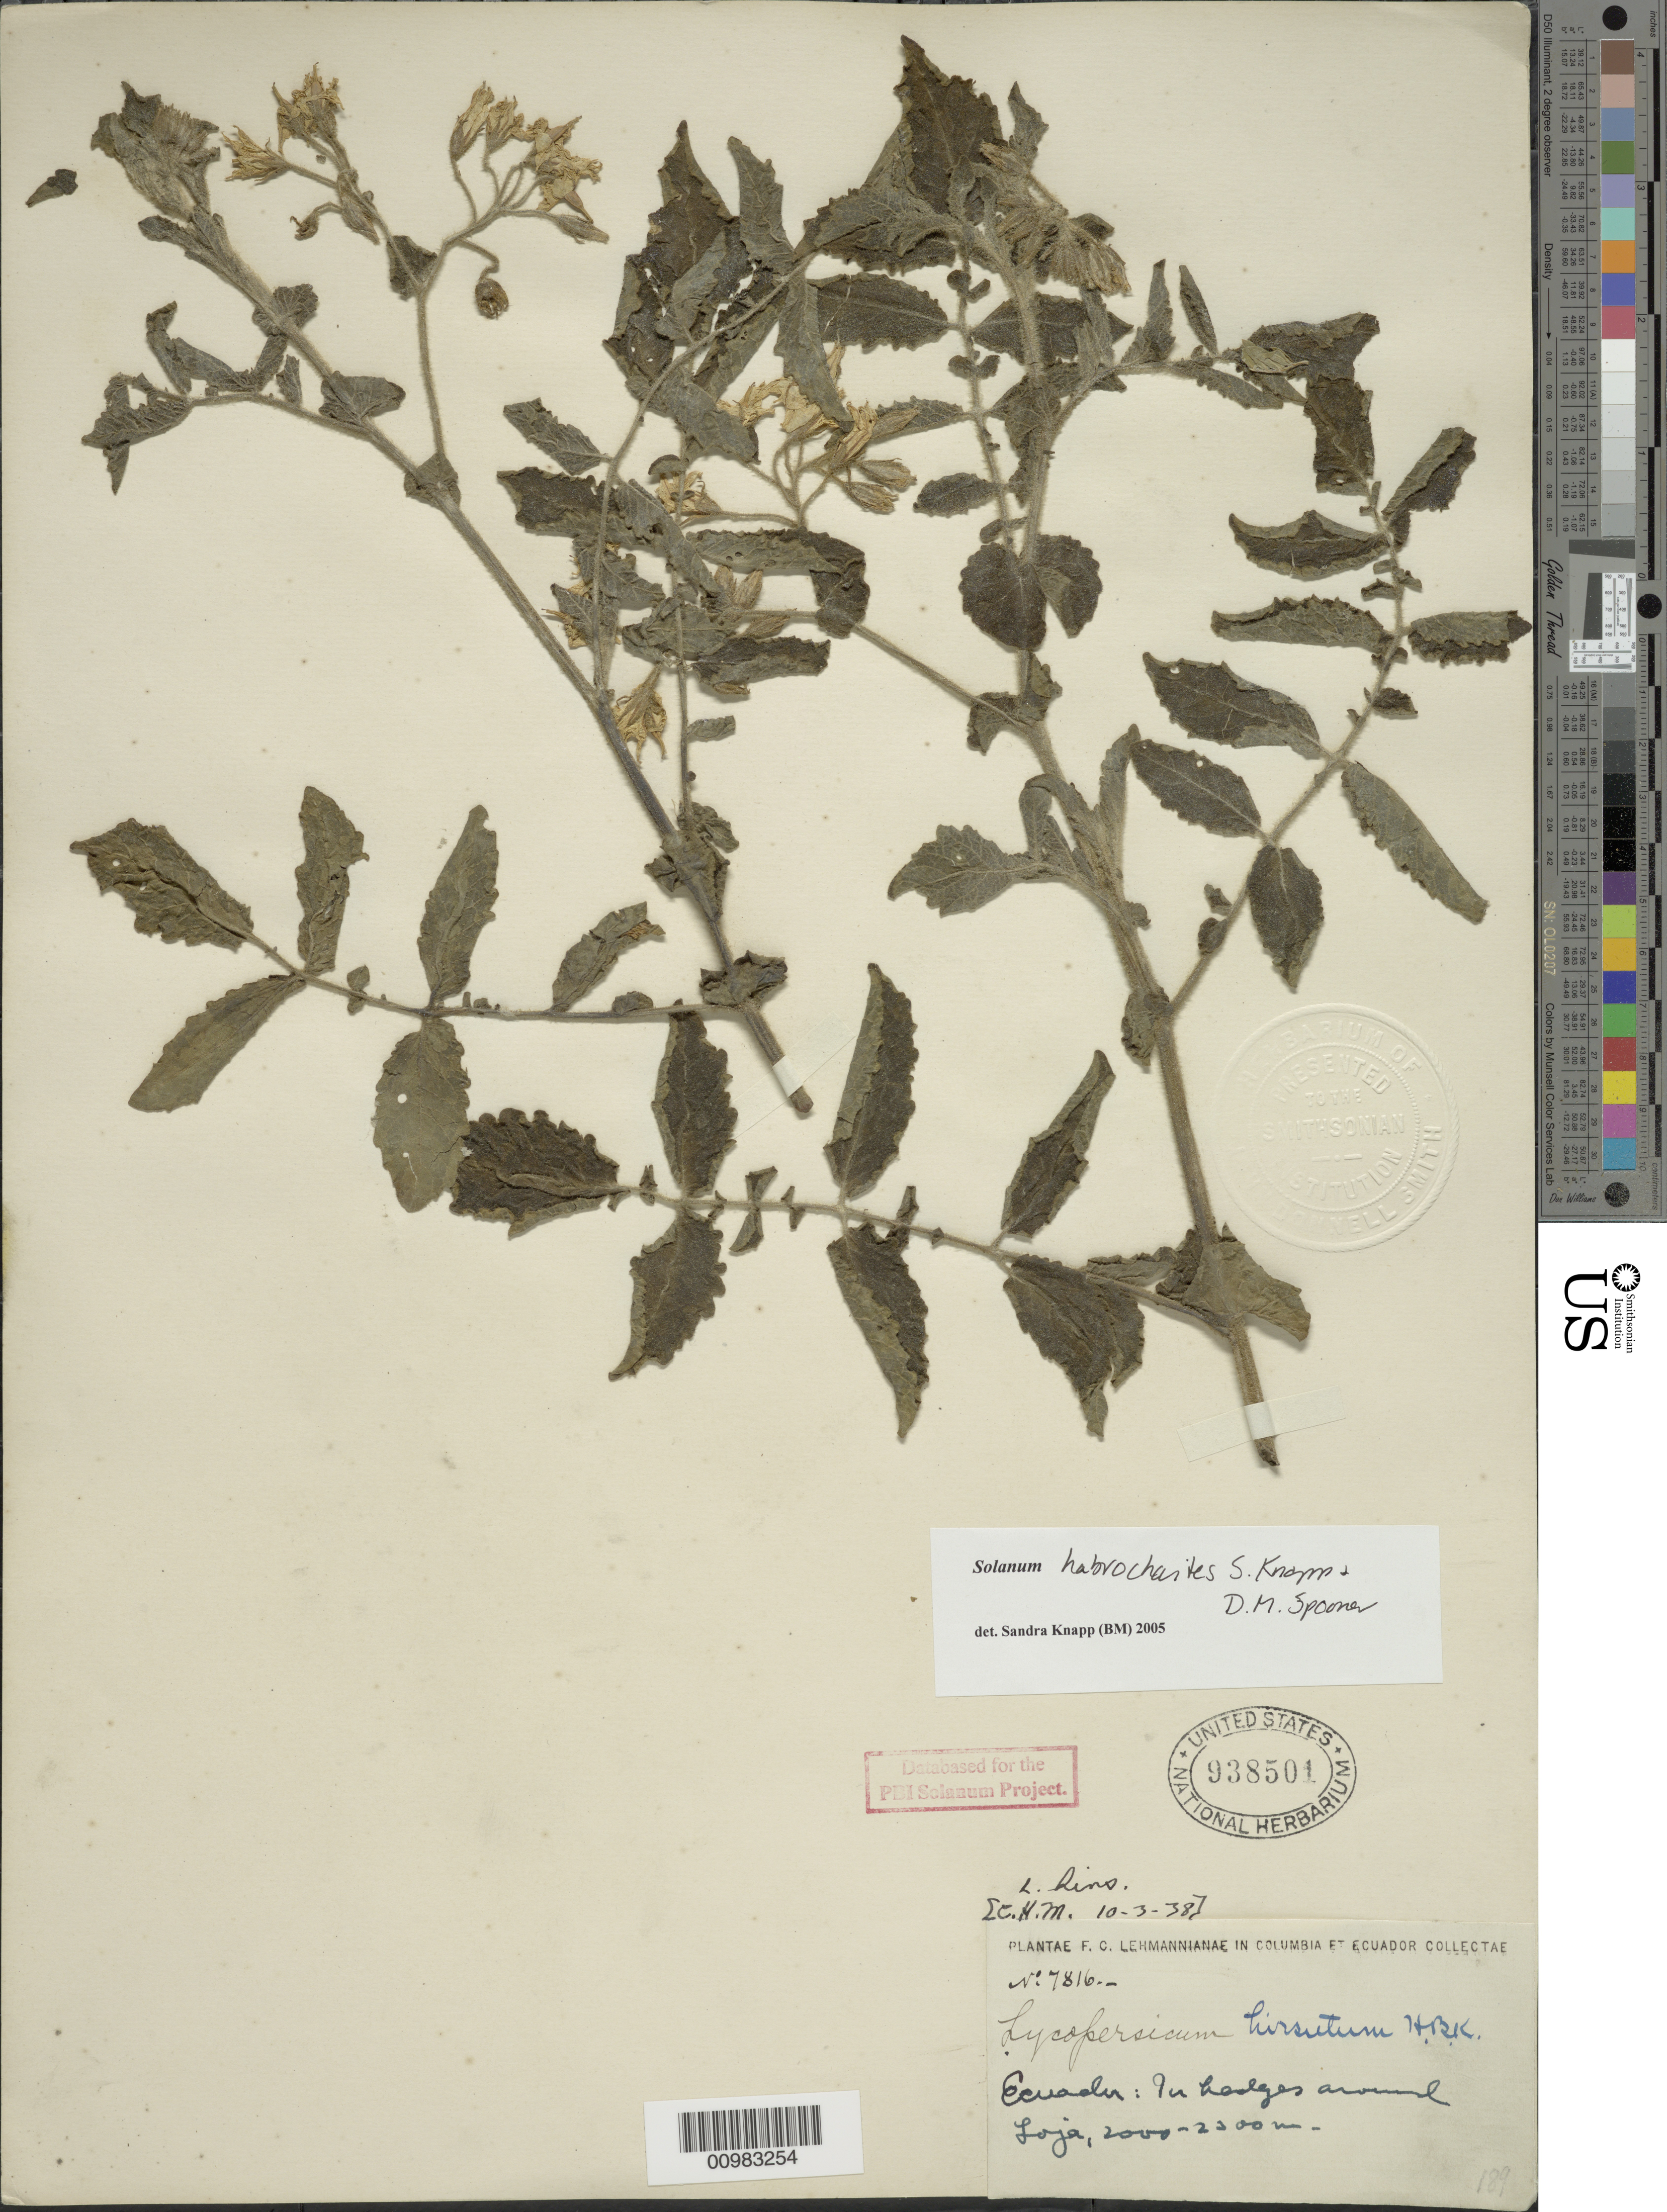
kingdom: Plantae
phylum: Tracheophyta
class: Magnoliopsida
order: Solanales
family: Solanaceae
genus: Solanum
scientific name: Solanum habrochaites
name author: S. Knapp & D.M. Spooner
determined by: Knapp, S. D.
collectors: F. C. Lehmann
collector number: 7816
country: Ecuador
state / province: Loja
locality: around Loja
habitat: in hedges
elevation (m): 2000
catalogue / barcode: US 938501